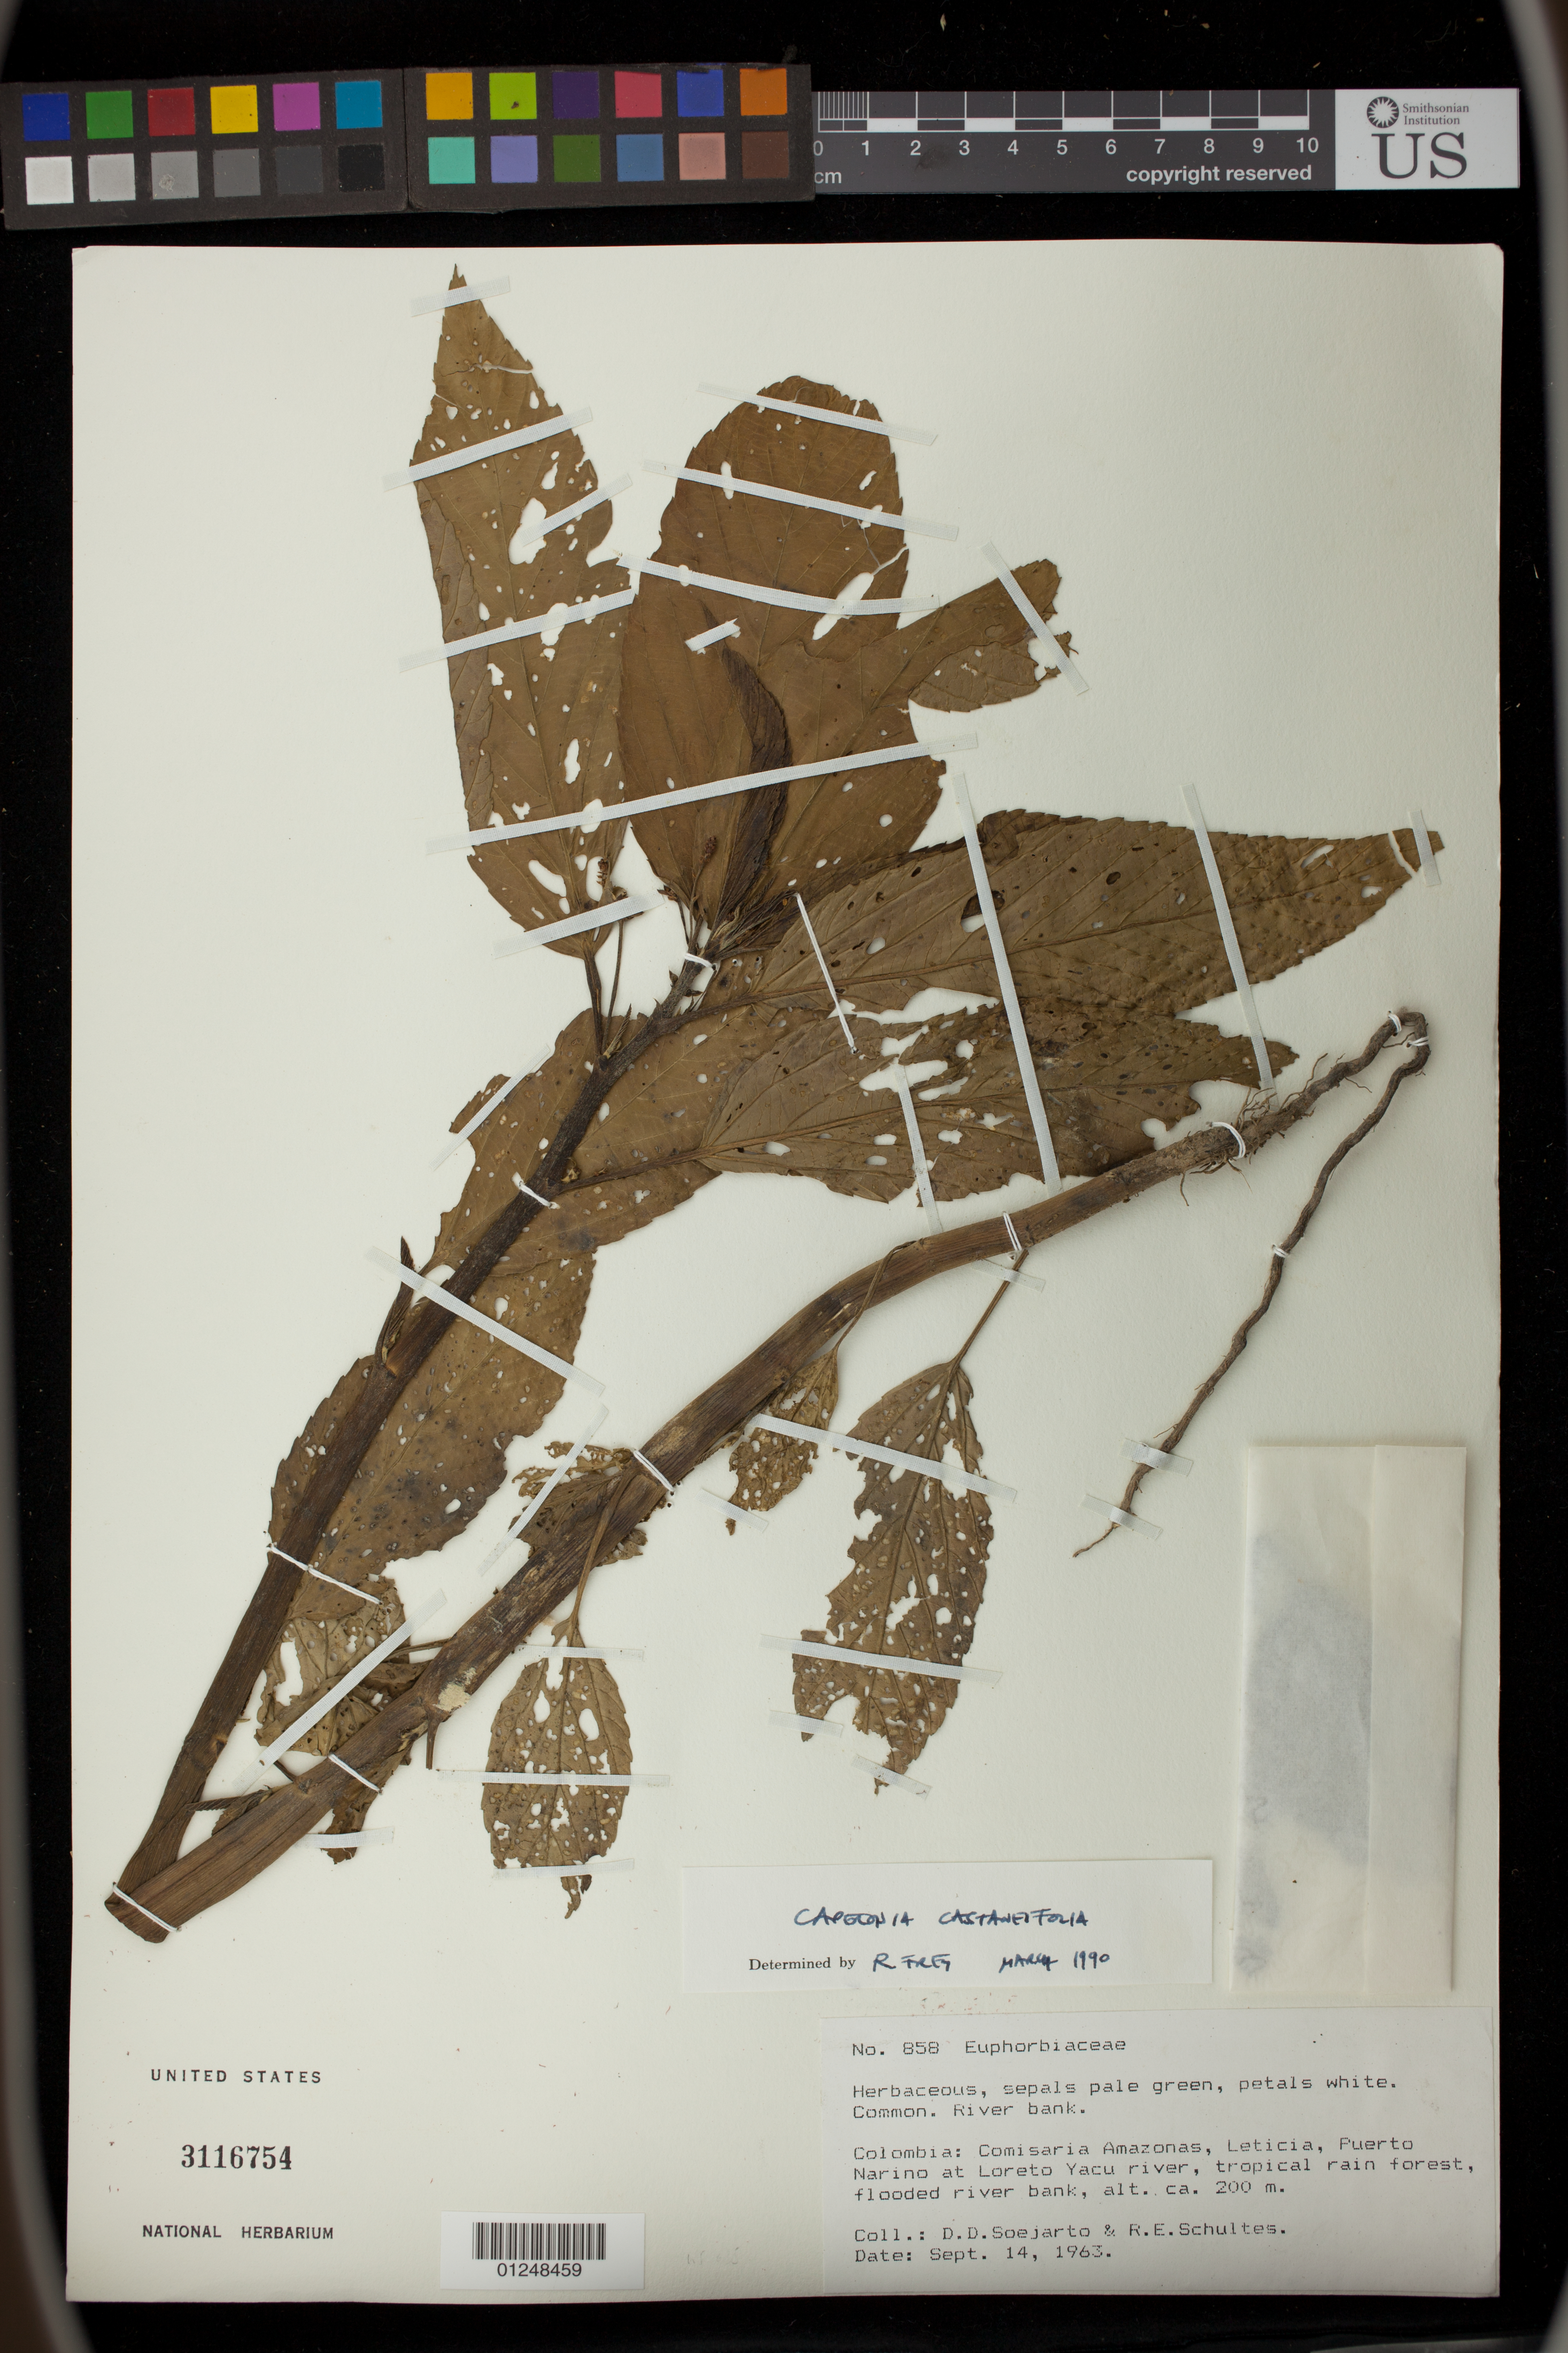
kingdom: Plantae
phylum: Tracheophyta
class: Magnoliopsida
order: Malpighiales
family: Euphorbiaceae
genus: Caperonia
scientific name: Caperonia castaneifolia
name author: (L.) A. St.-Hil.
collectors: D. D. Soejarto & R. E. Schultes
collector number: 858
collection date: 1963-09-14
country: Colombia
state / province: Amazônas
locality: Comisaria Amazonas, Leticia, Puerto Narino at Loreto Yacu river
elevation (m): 200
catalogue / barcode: US 3116754